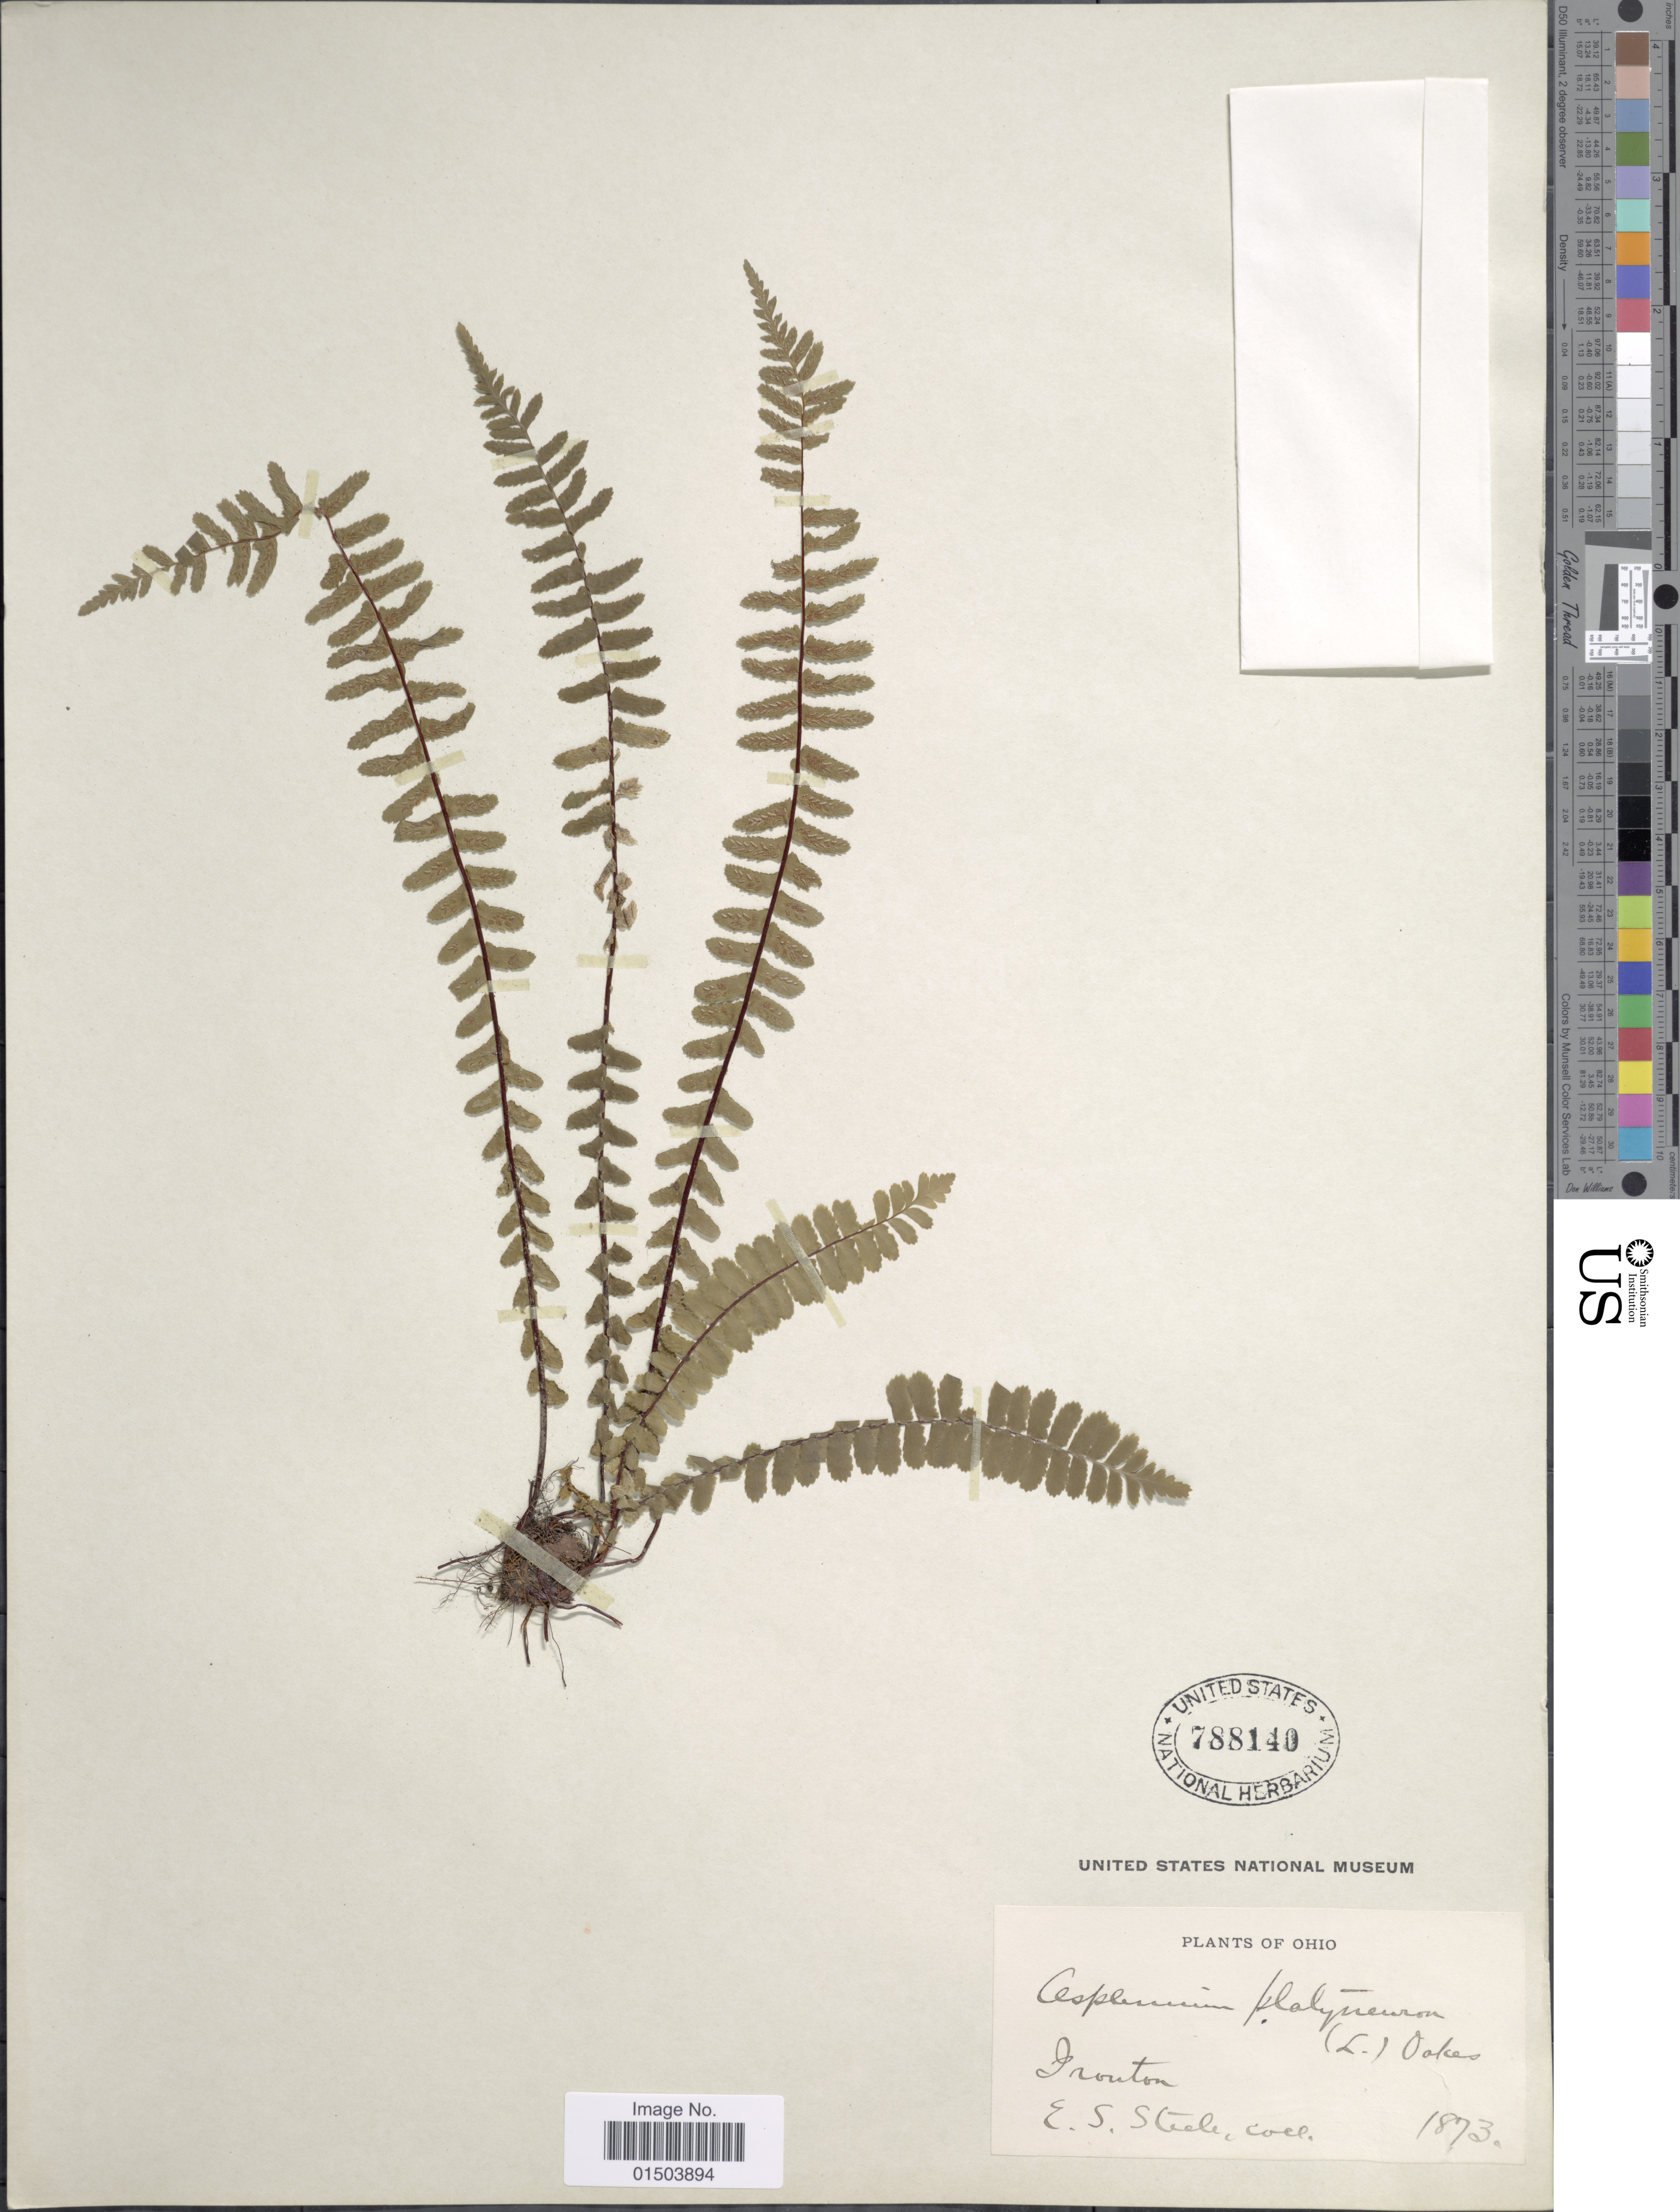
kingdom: Plantae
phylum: Tracheophyta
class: Polypodiopsida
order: Polypodiales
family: Aspleniaceae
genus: Asplenium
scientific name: Asplenium platyneuron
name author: (L.) Britton, Stearns & Poggenb.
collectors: E. Steele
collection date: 1873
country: United States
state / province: Ohio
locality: Trenton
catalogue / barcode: US 788140